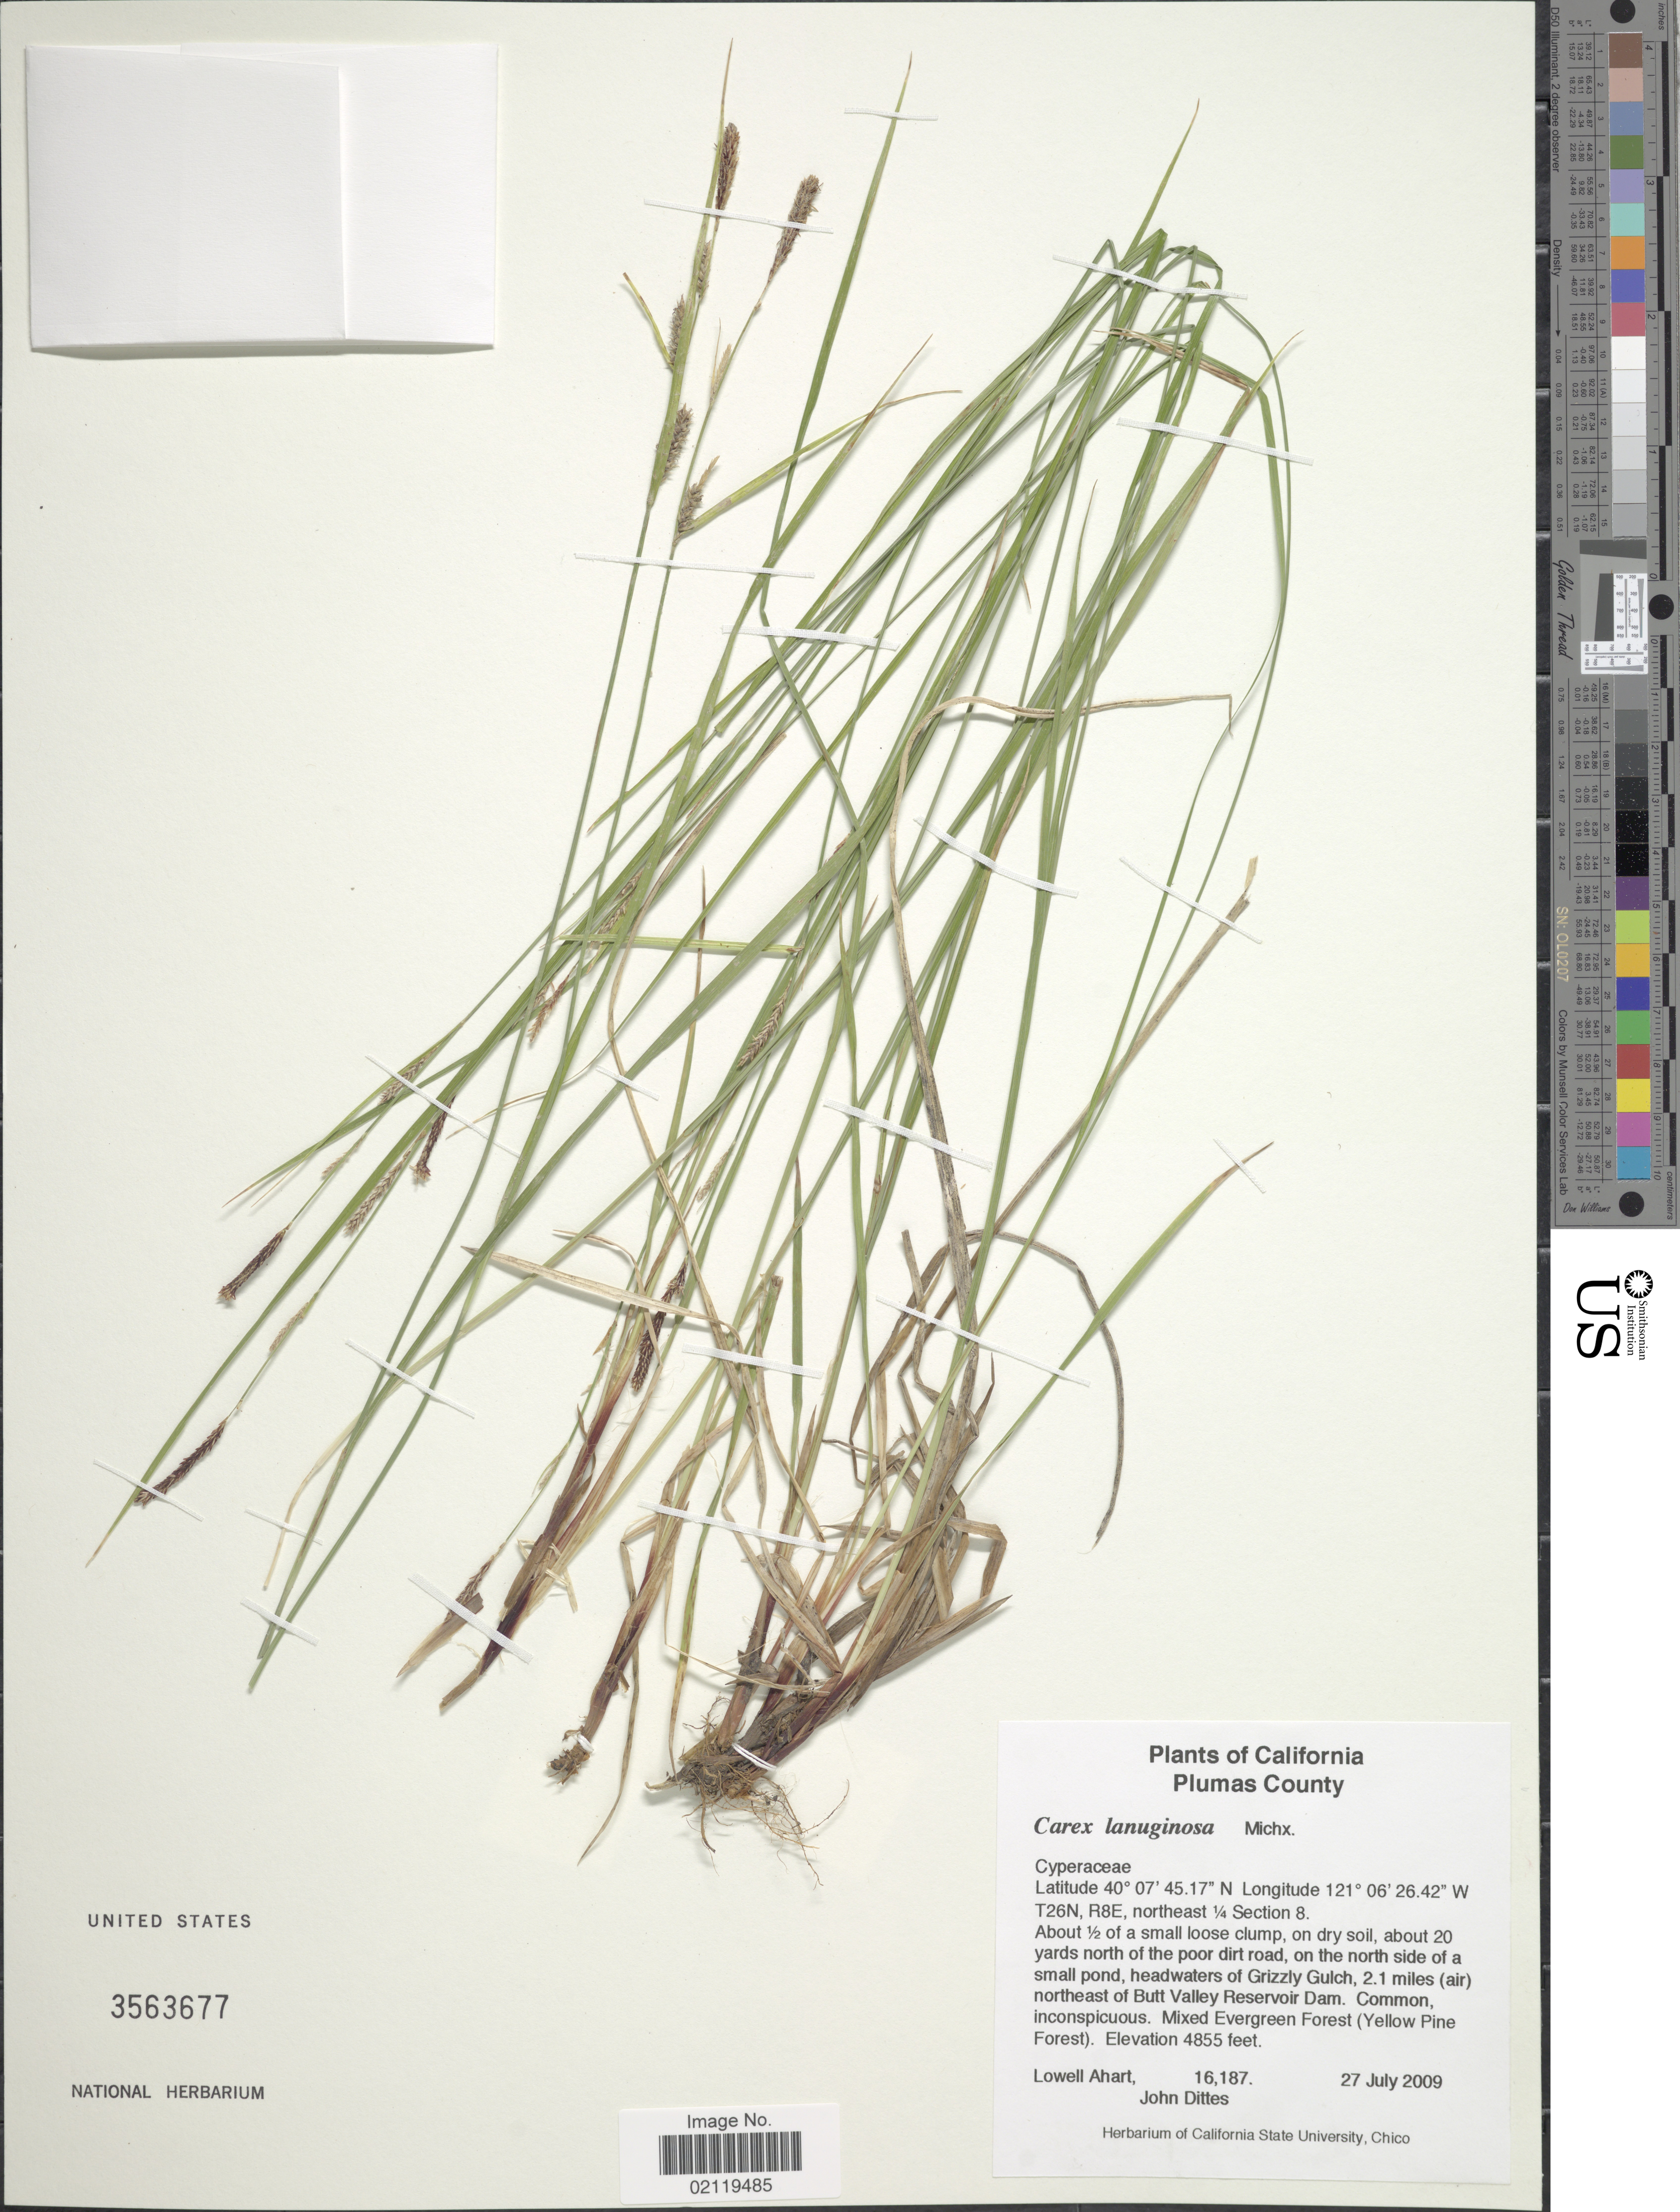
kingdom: Plantae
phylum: Tracheophyta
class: Liliopsida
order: Poales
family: Cyperaceae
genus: Carex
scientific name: Carex pellita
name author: Muhl. ex Willd.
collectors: L. Ahart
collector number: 16187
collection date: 2009-07-27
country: United States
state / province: California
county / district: Plumas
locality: Plumas County. T26N, R8E, northeast 1/4 Section 8. About 1/2 of a small loose clump, on dry soil, about 20 yards north of the poor dirt road, on the north side of a small pond, headwaters of Grizzly Gulch, 2.1 miles (air) northeast of Butt Valley Reservoir Dam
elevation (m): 1480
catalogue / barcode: US 3563677